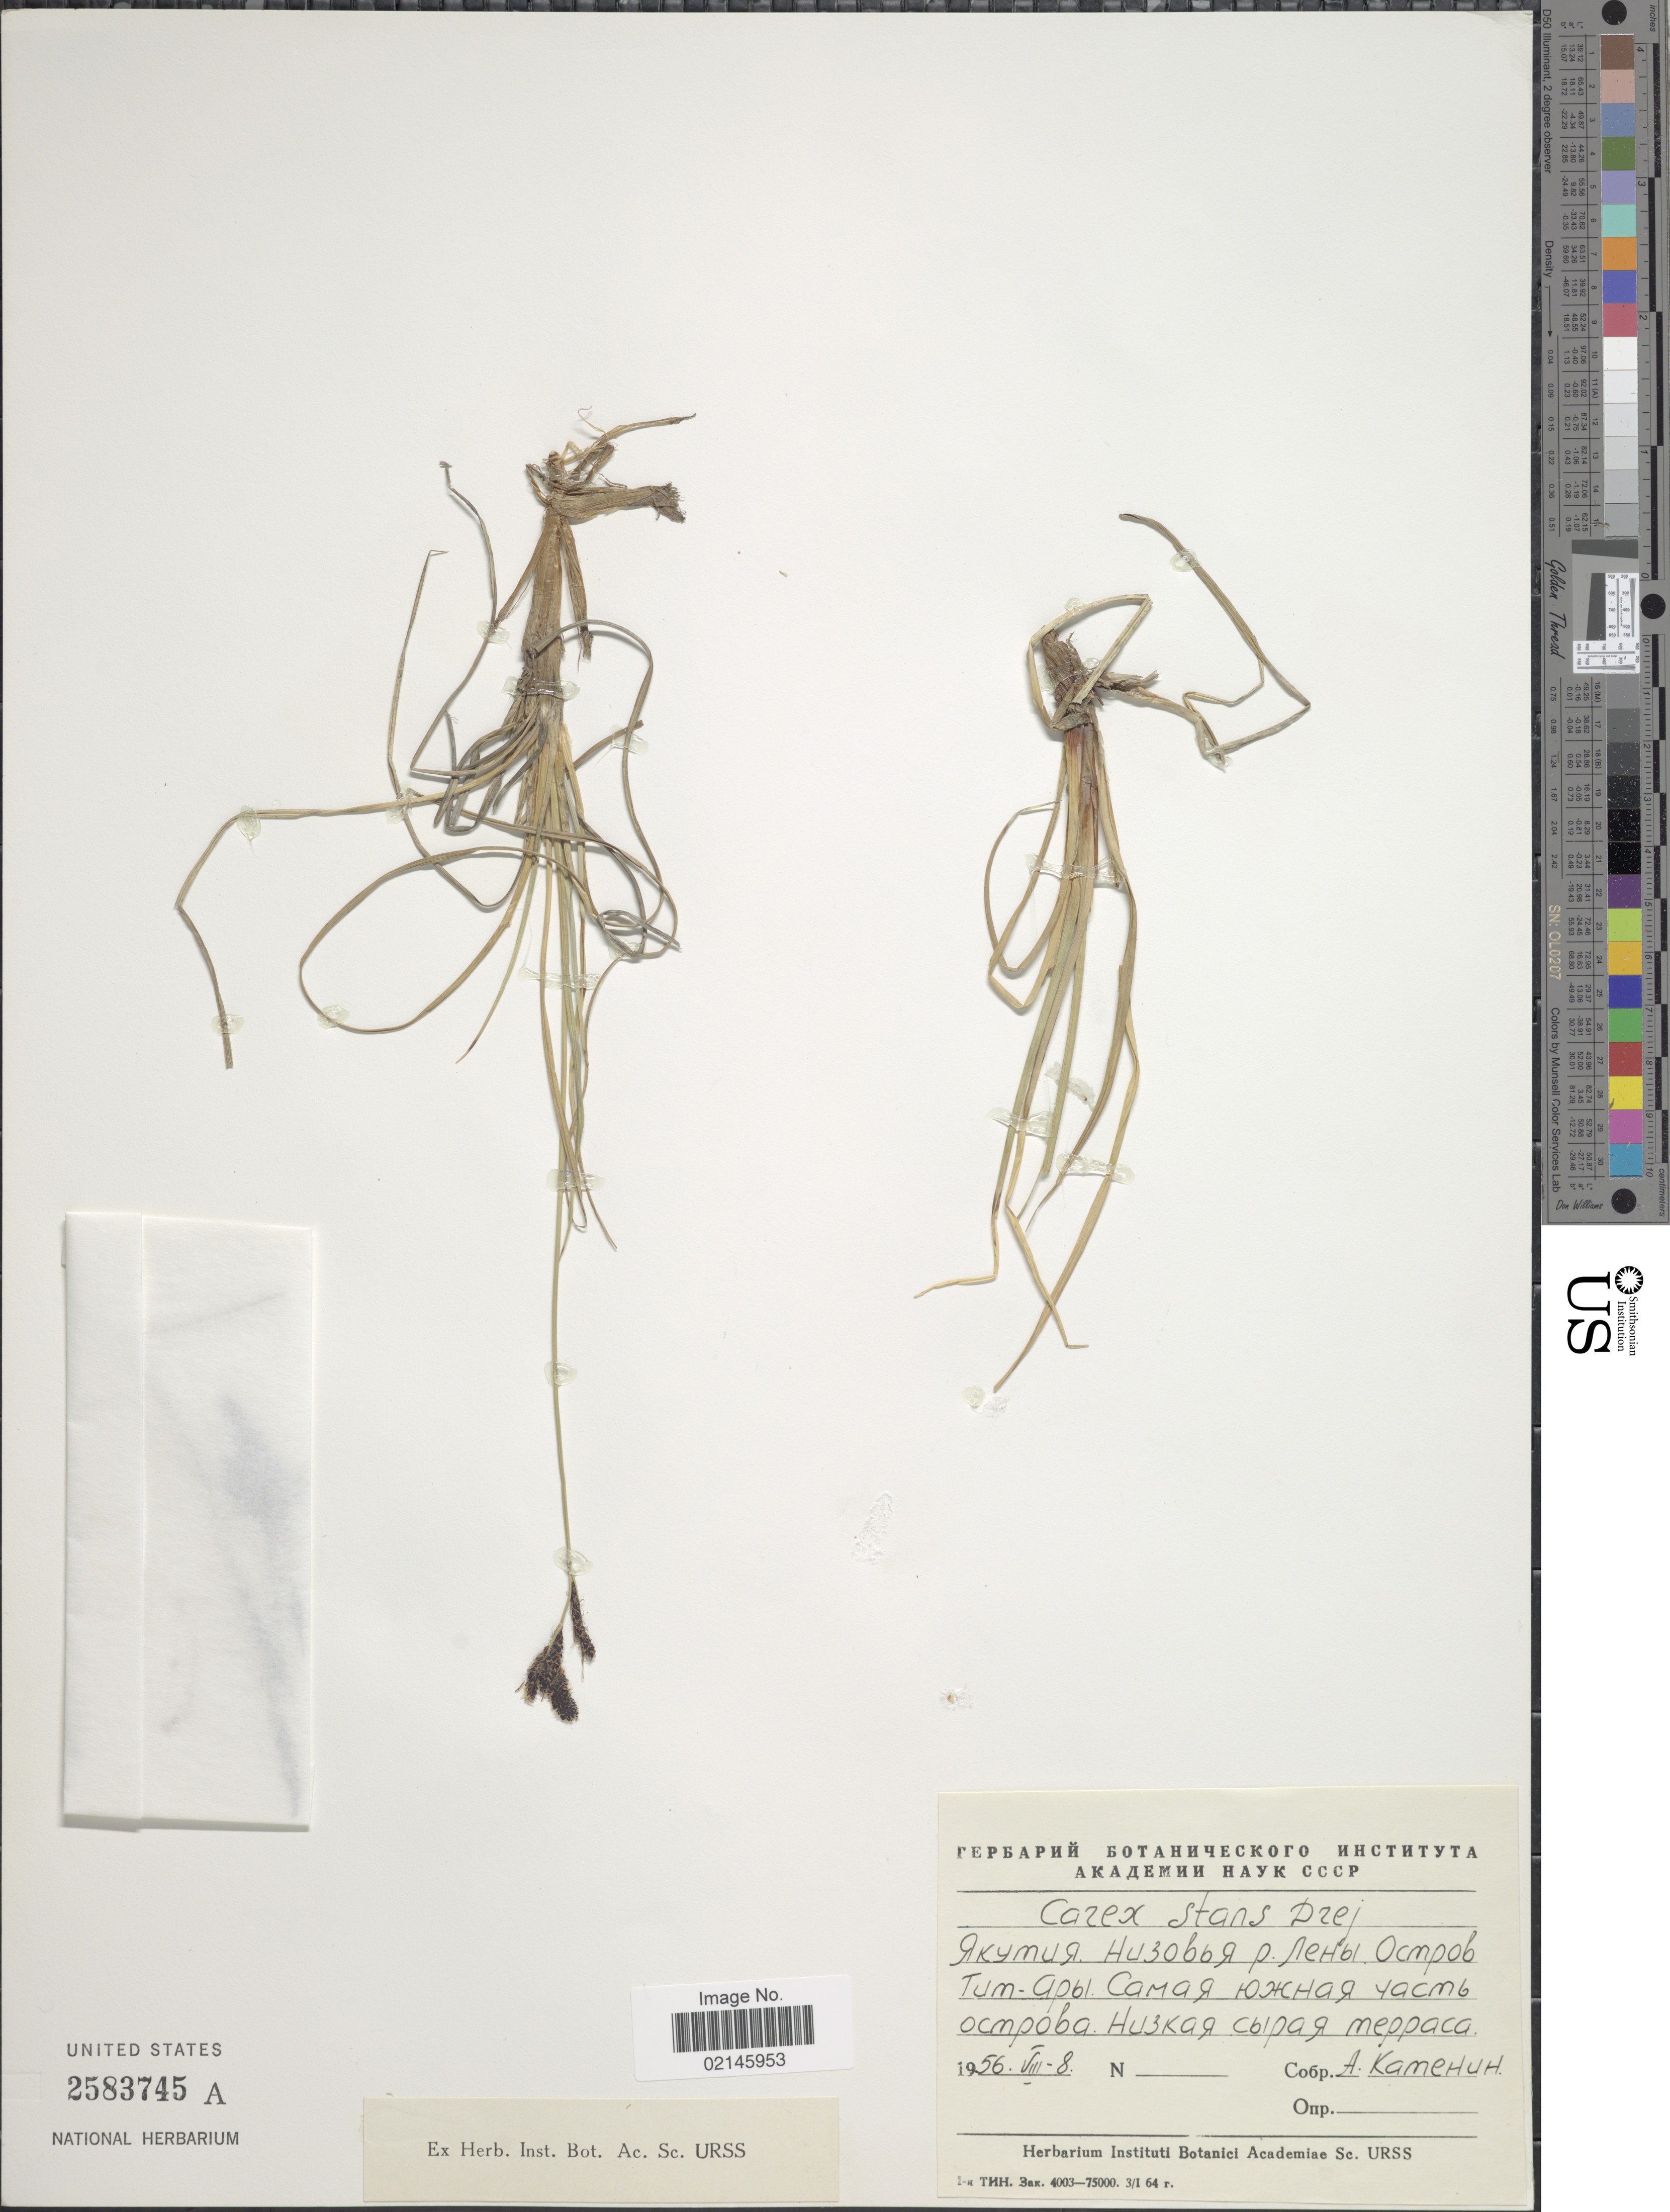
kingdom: Plantae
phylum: Tracheophyta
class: Liliopsida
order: Poales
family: Cyperaceae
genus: Carex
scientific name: Carex aquatilis var. minor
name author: Boott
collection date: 1956-08-08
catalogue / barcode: US 2573745A